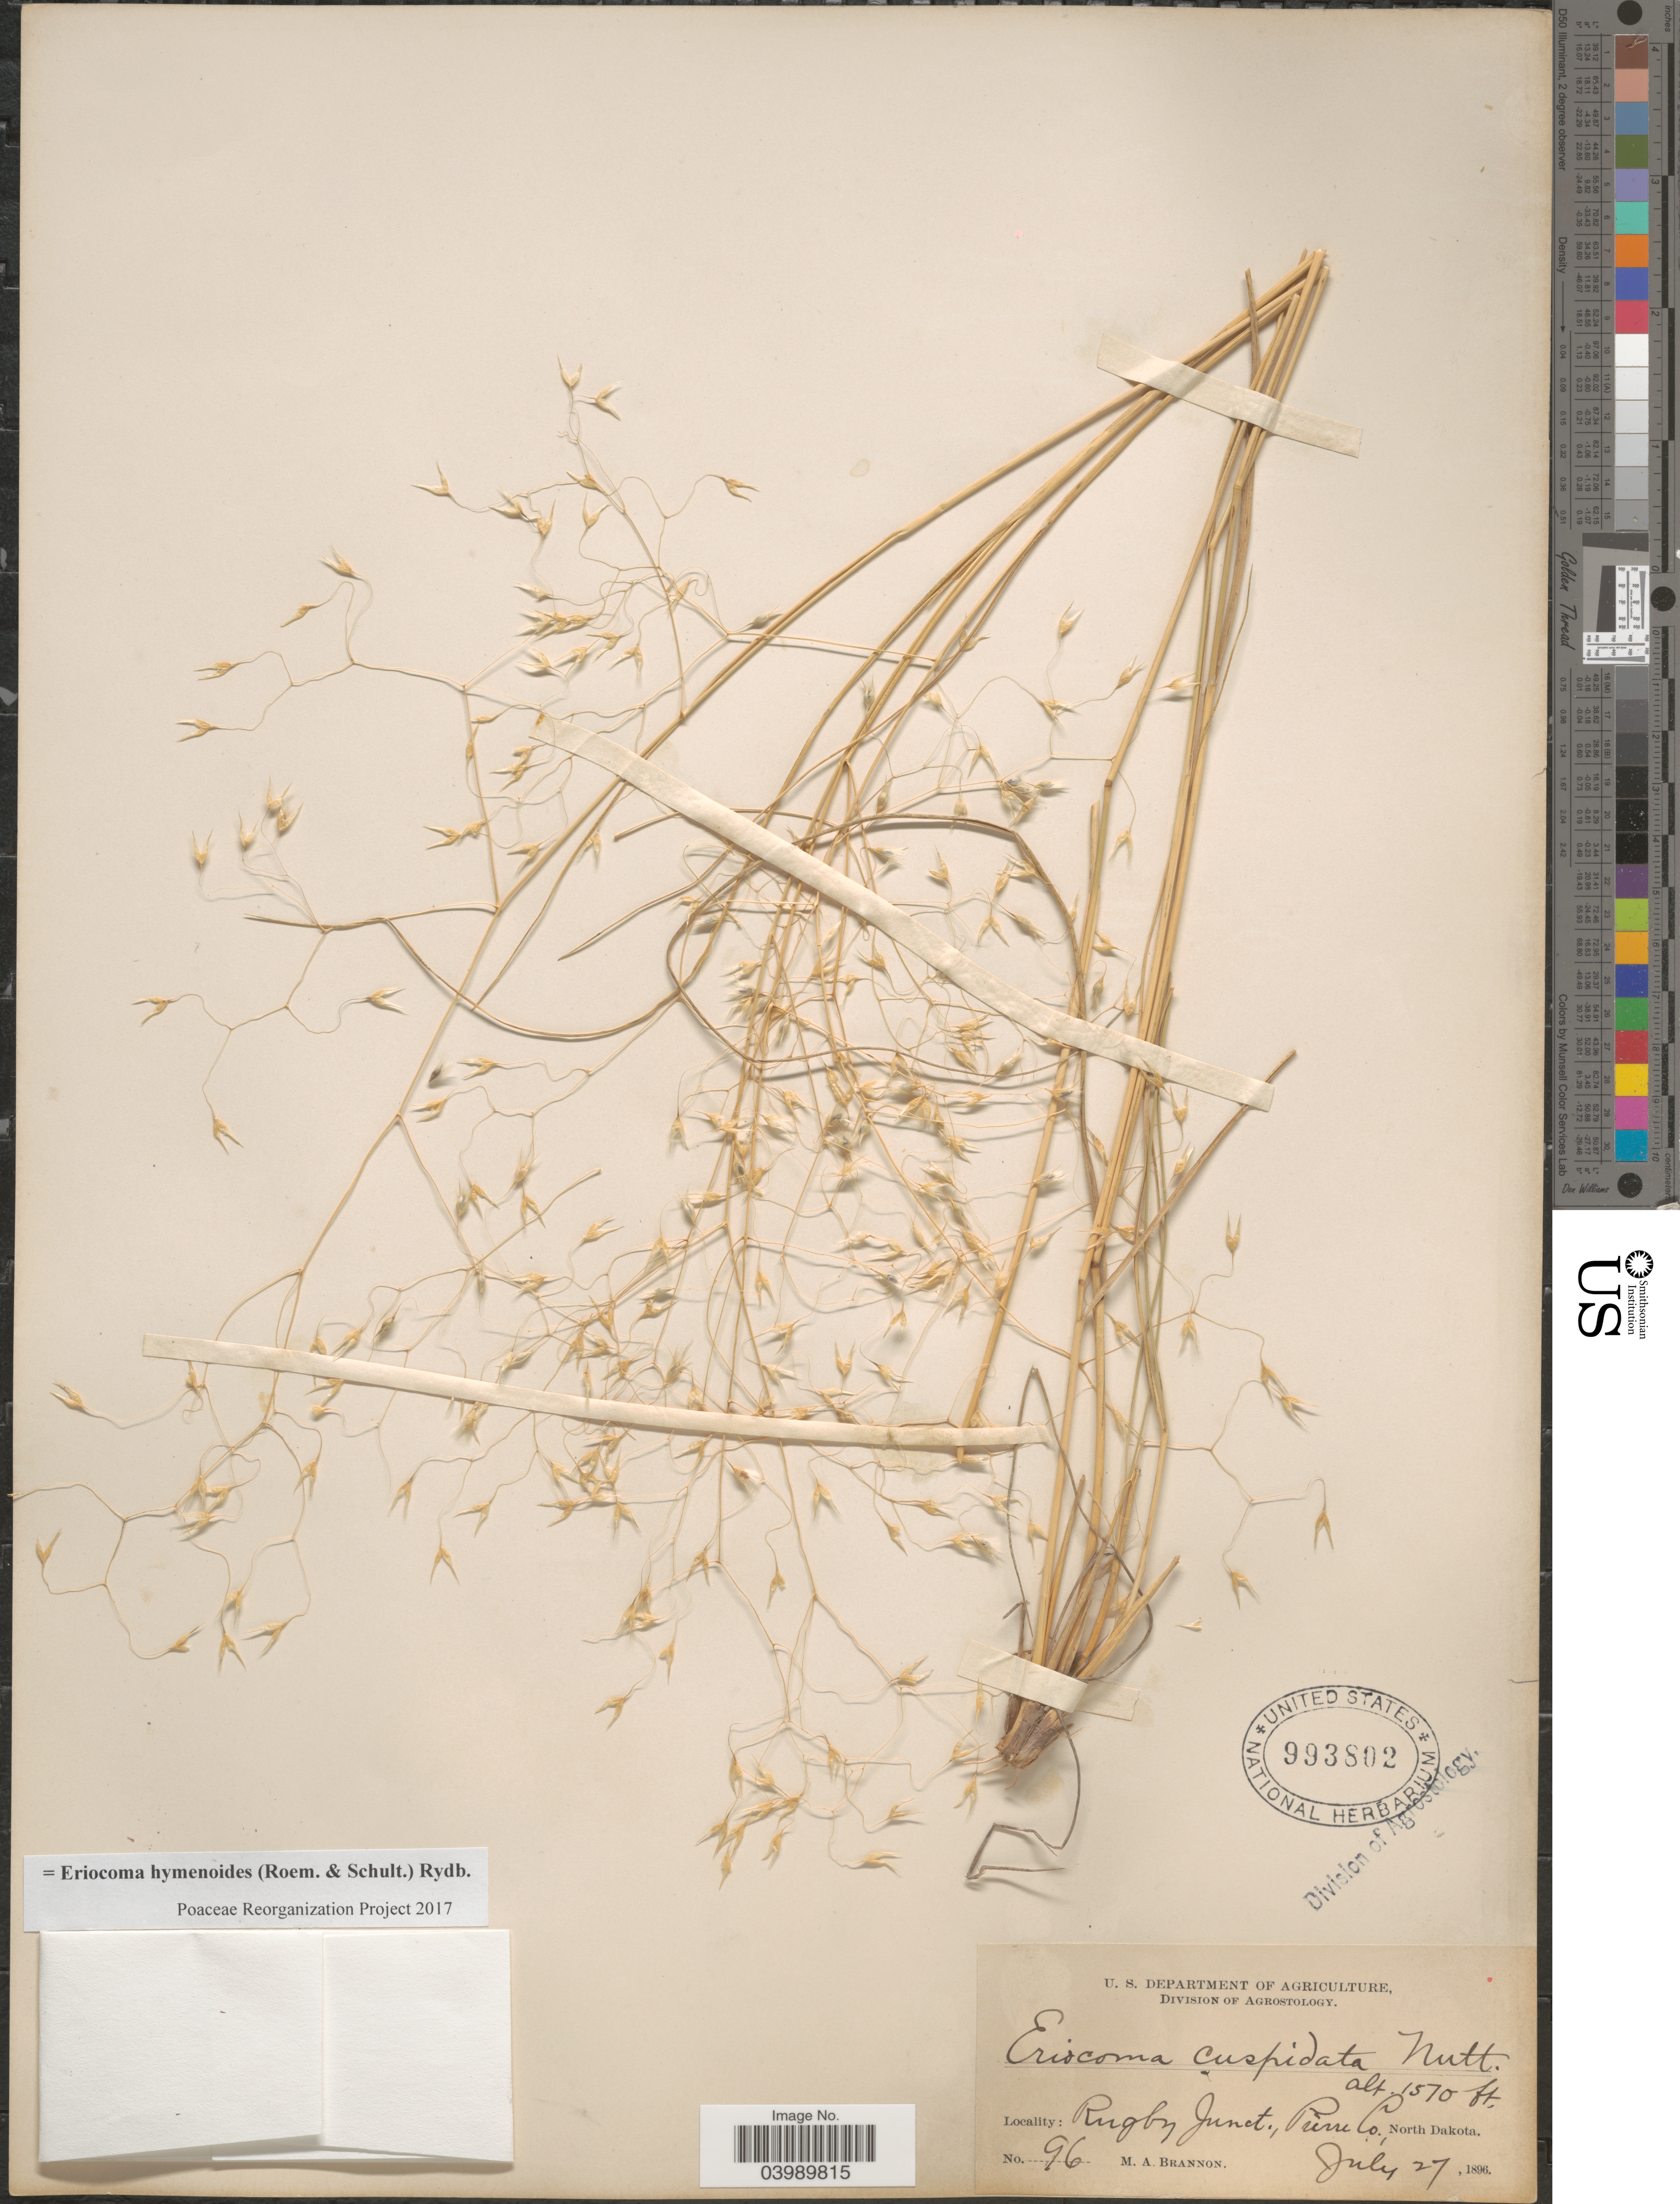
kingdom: Plantae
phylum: Tracheophyta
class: Liliopsida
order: Poales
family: Poaceae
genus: Eriocoma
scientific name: Eriocoma hymenoides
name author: (Roem. & Schult.) Rydb.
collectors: M. Brannon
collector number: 96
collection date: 1896-07-27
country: United States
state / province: North Dakota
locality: Rugby Junct., Pierre Co.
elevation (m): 479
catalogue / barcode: US 993802